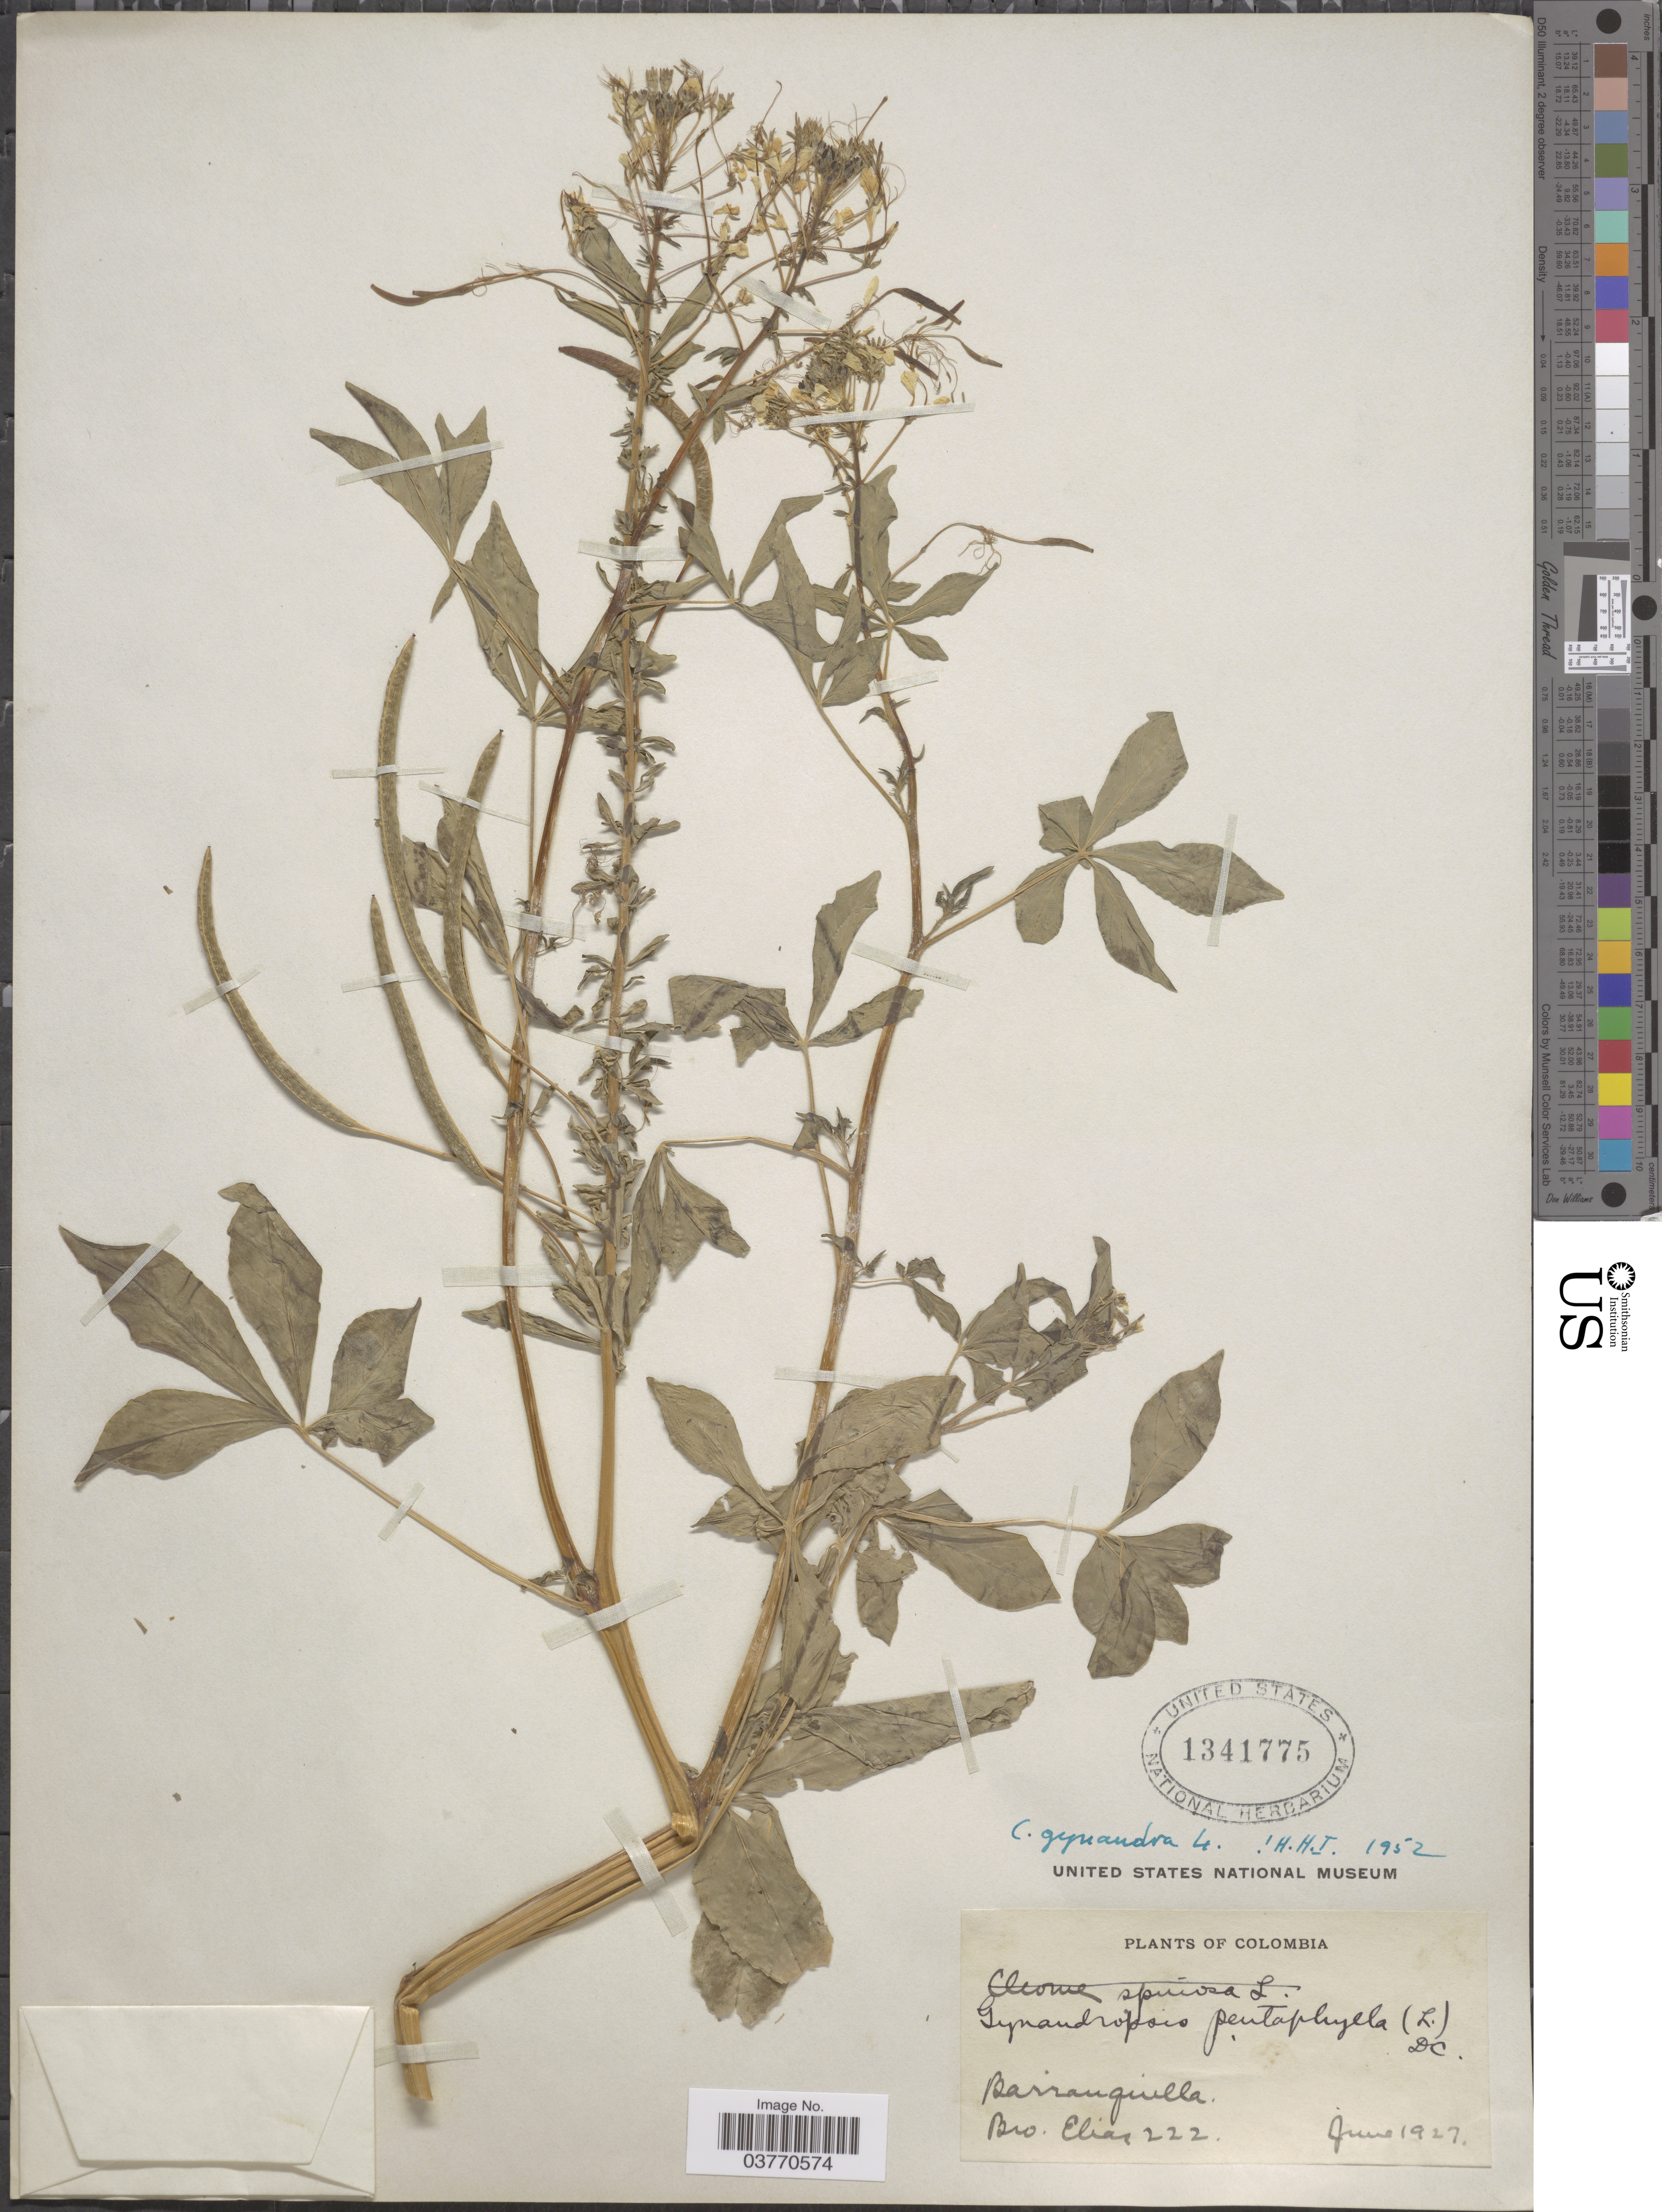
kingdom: Plantae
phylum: Tracheophyta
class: Magnoliopsida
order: Brassicales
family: Cleomaceae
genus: Gynandropsis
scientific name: Gynandropsis gynandra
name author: (L.) Briq.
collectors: Bro. Elias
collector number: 222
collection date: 1927-06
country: Colombia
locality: Barranquilla.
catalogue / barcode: US 1341775